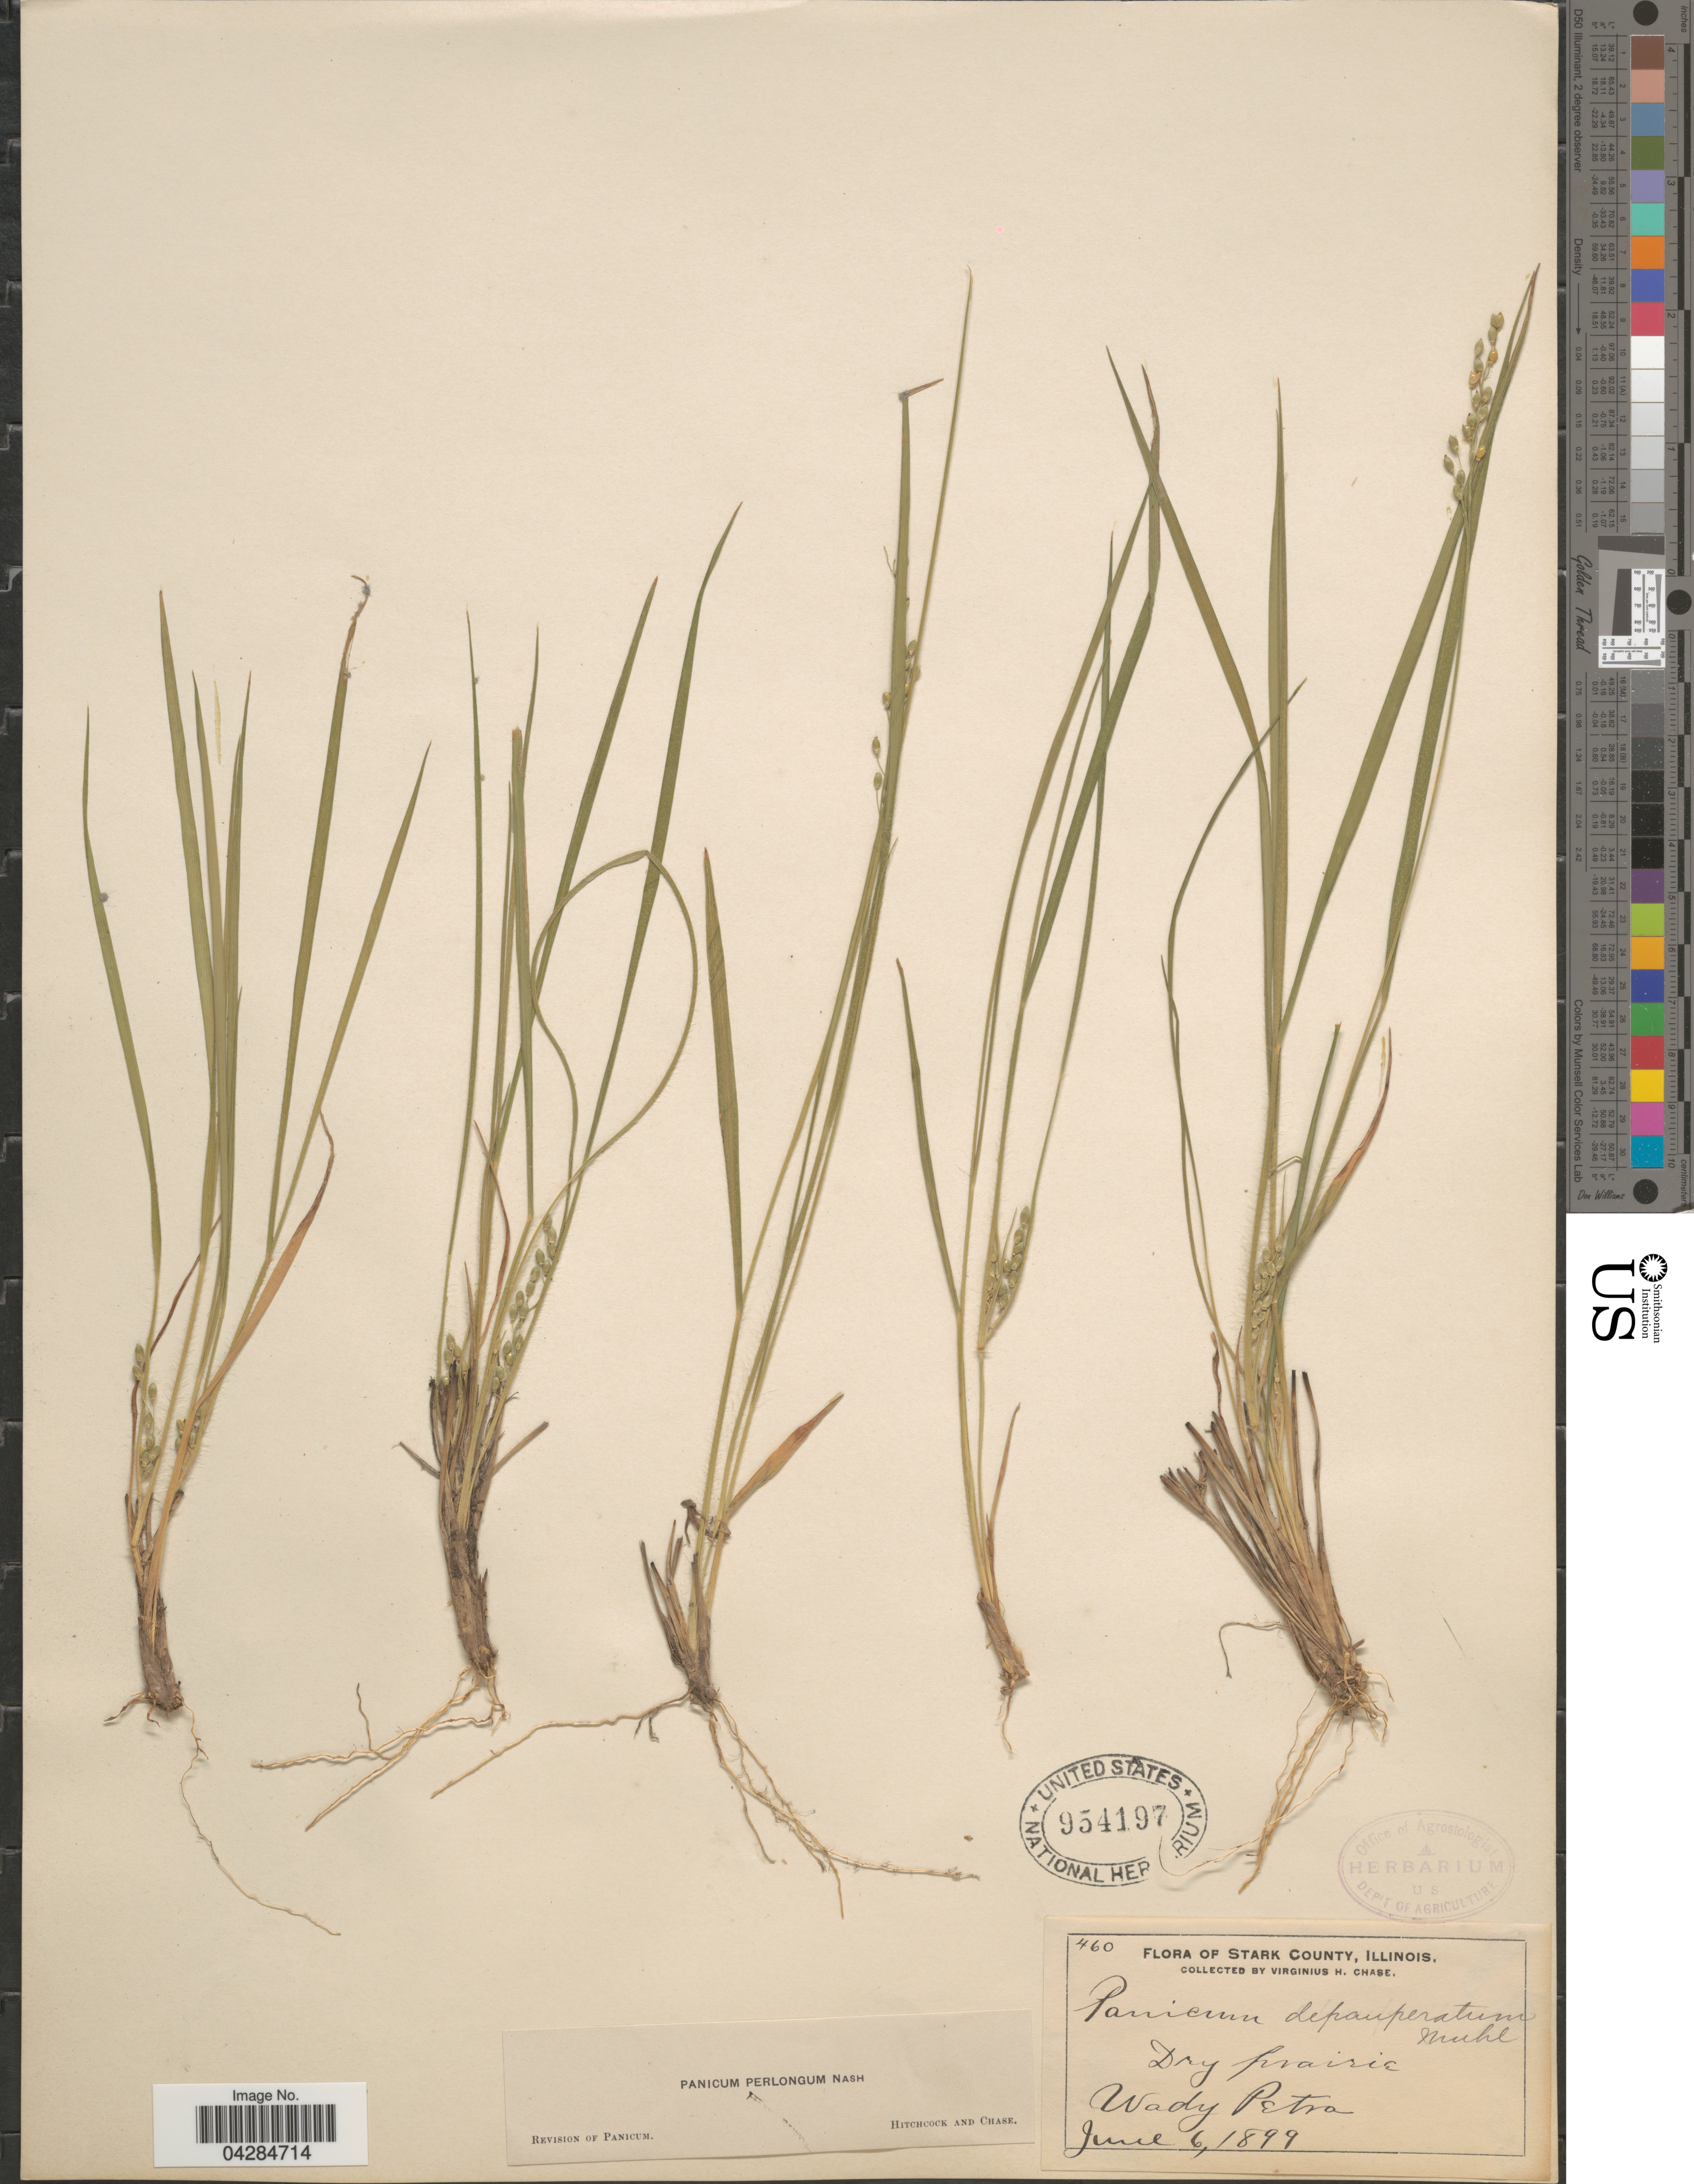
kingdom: Plantae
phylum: Tracheophyta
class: Liliopsida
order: Poales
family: Poaceae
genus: Dichanthelium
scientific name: Dichanthelium perlongum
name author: (Nash) Freckmann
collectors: V. H. Chase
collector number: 460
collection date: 1899-06-06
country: United States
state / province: Illinois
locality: Stark County. Dry Prairie. Wady Petra.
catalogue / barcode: US 954197